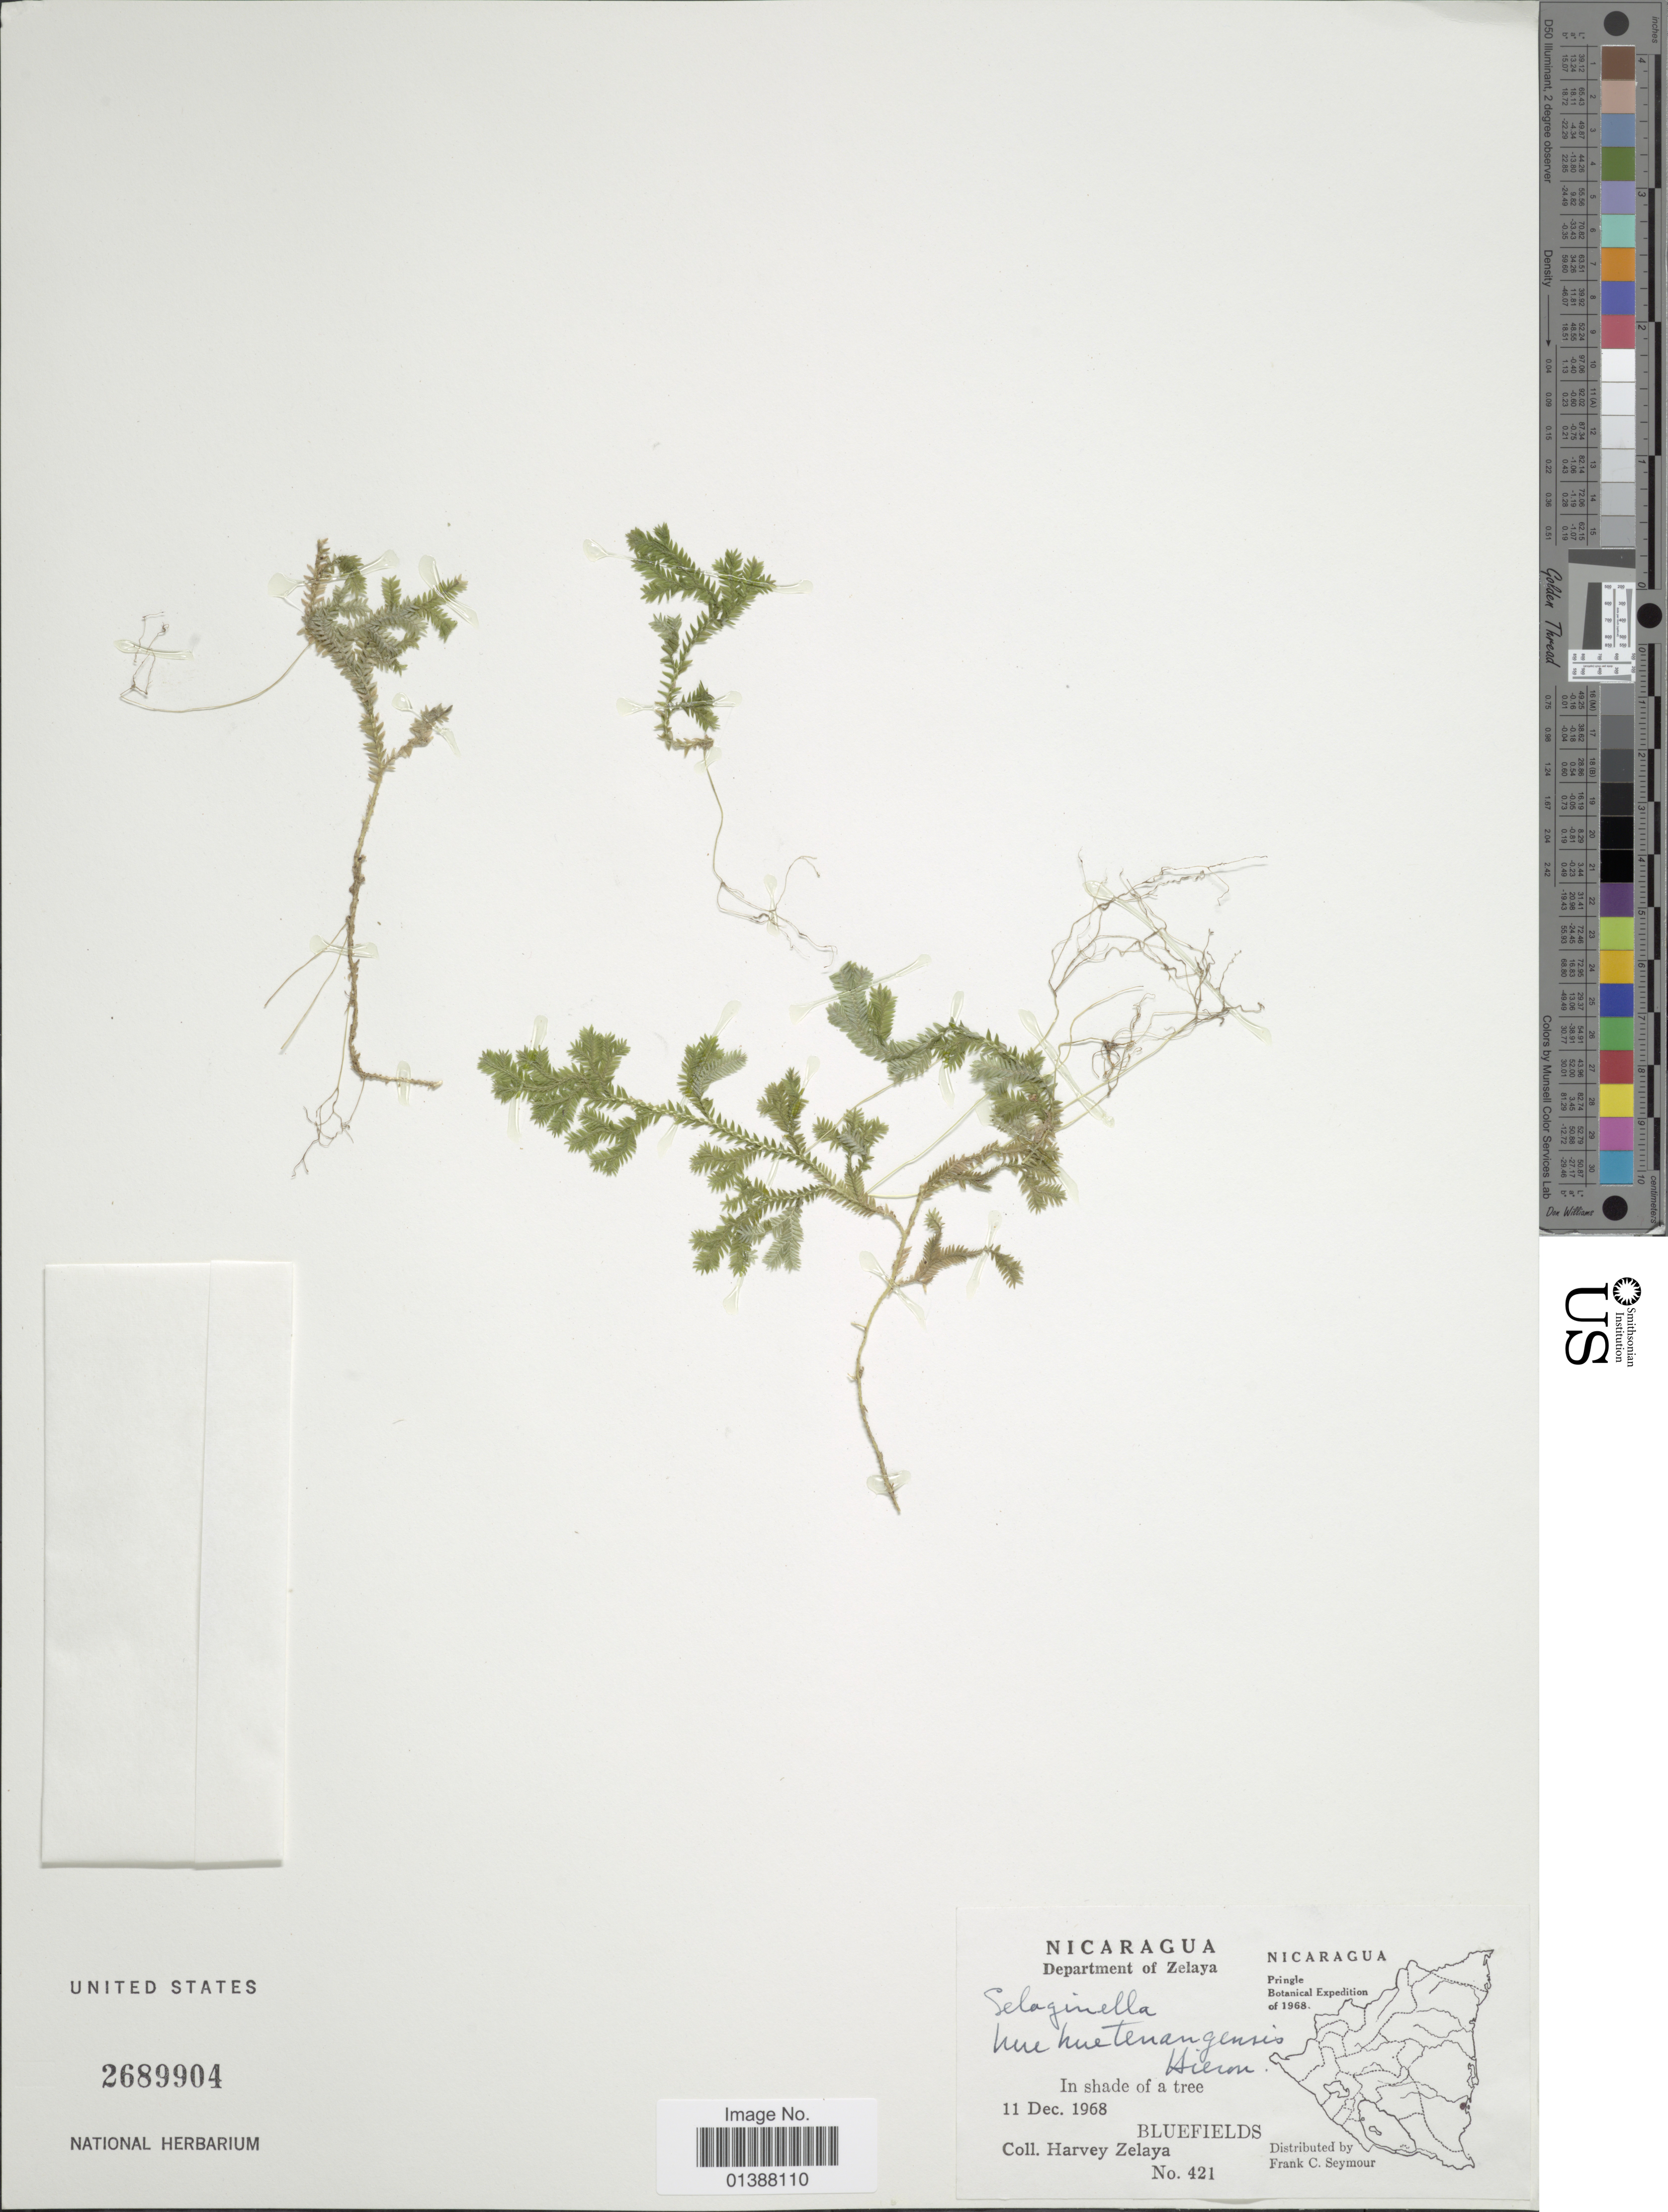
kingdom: Plantae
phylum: Tracheophyta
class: Lycopodiopsida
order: Selaginellales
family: Selaginellaceae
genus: Selaginella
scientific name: Selaginella huehuetenangensis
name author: Hieron.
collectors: H. Zelaya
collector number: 421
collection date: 1968-12-11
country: Nicaragua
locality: Department of Zelaya, In shade of a tree Bluefields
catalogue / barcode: US 2689904